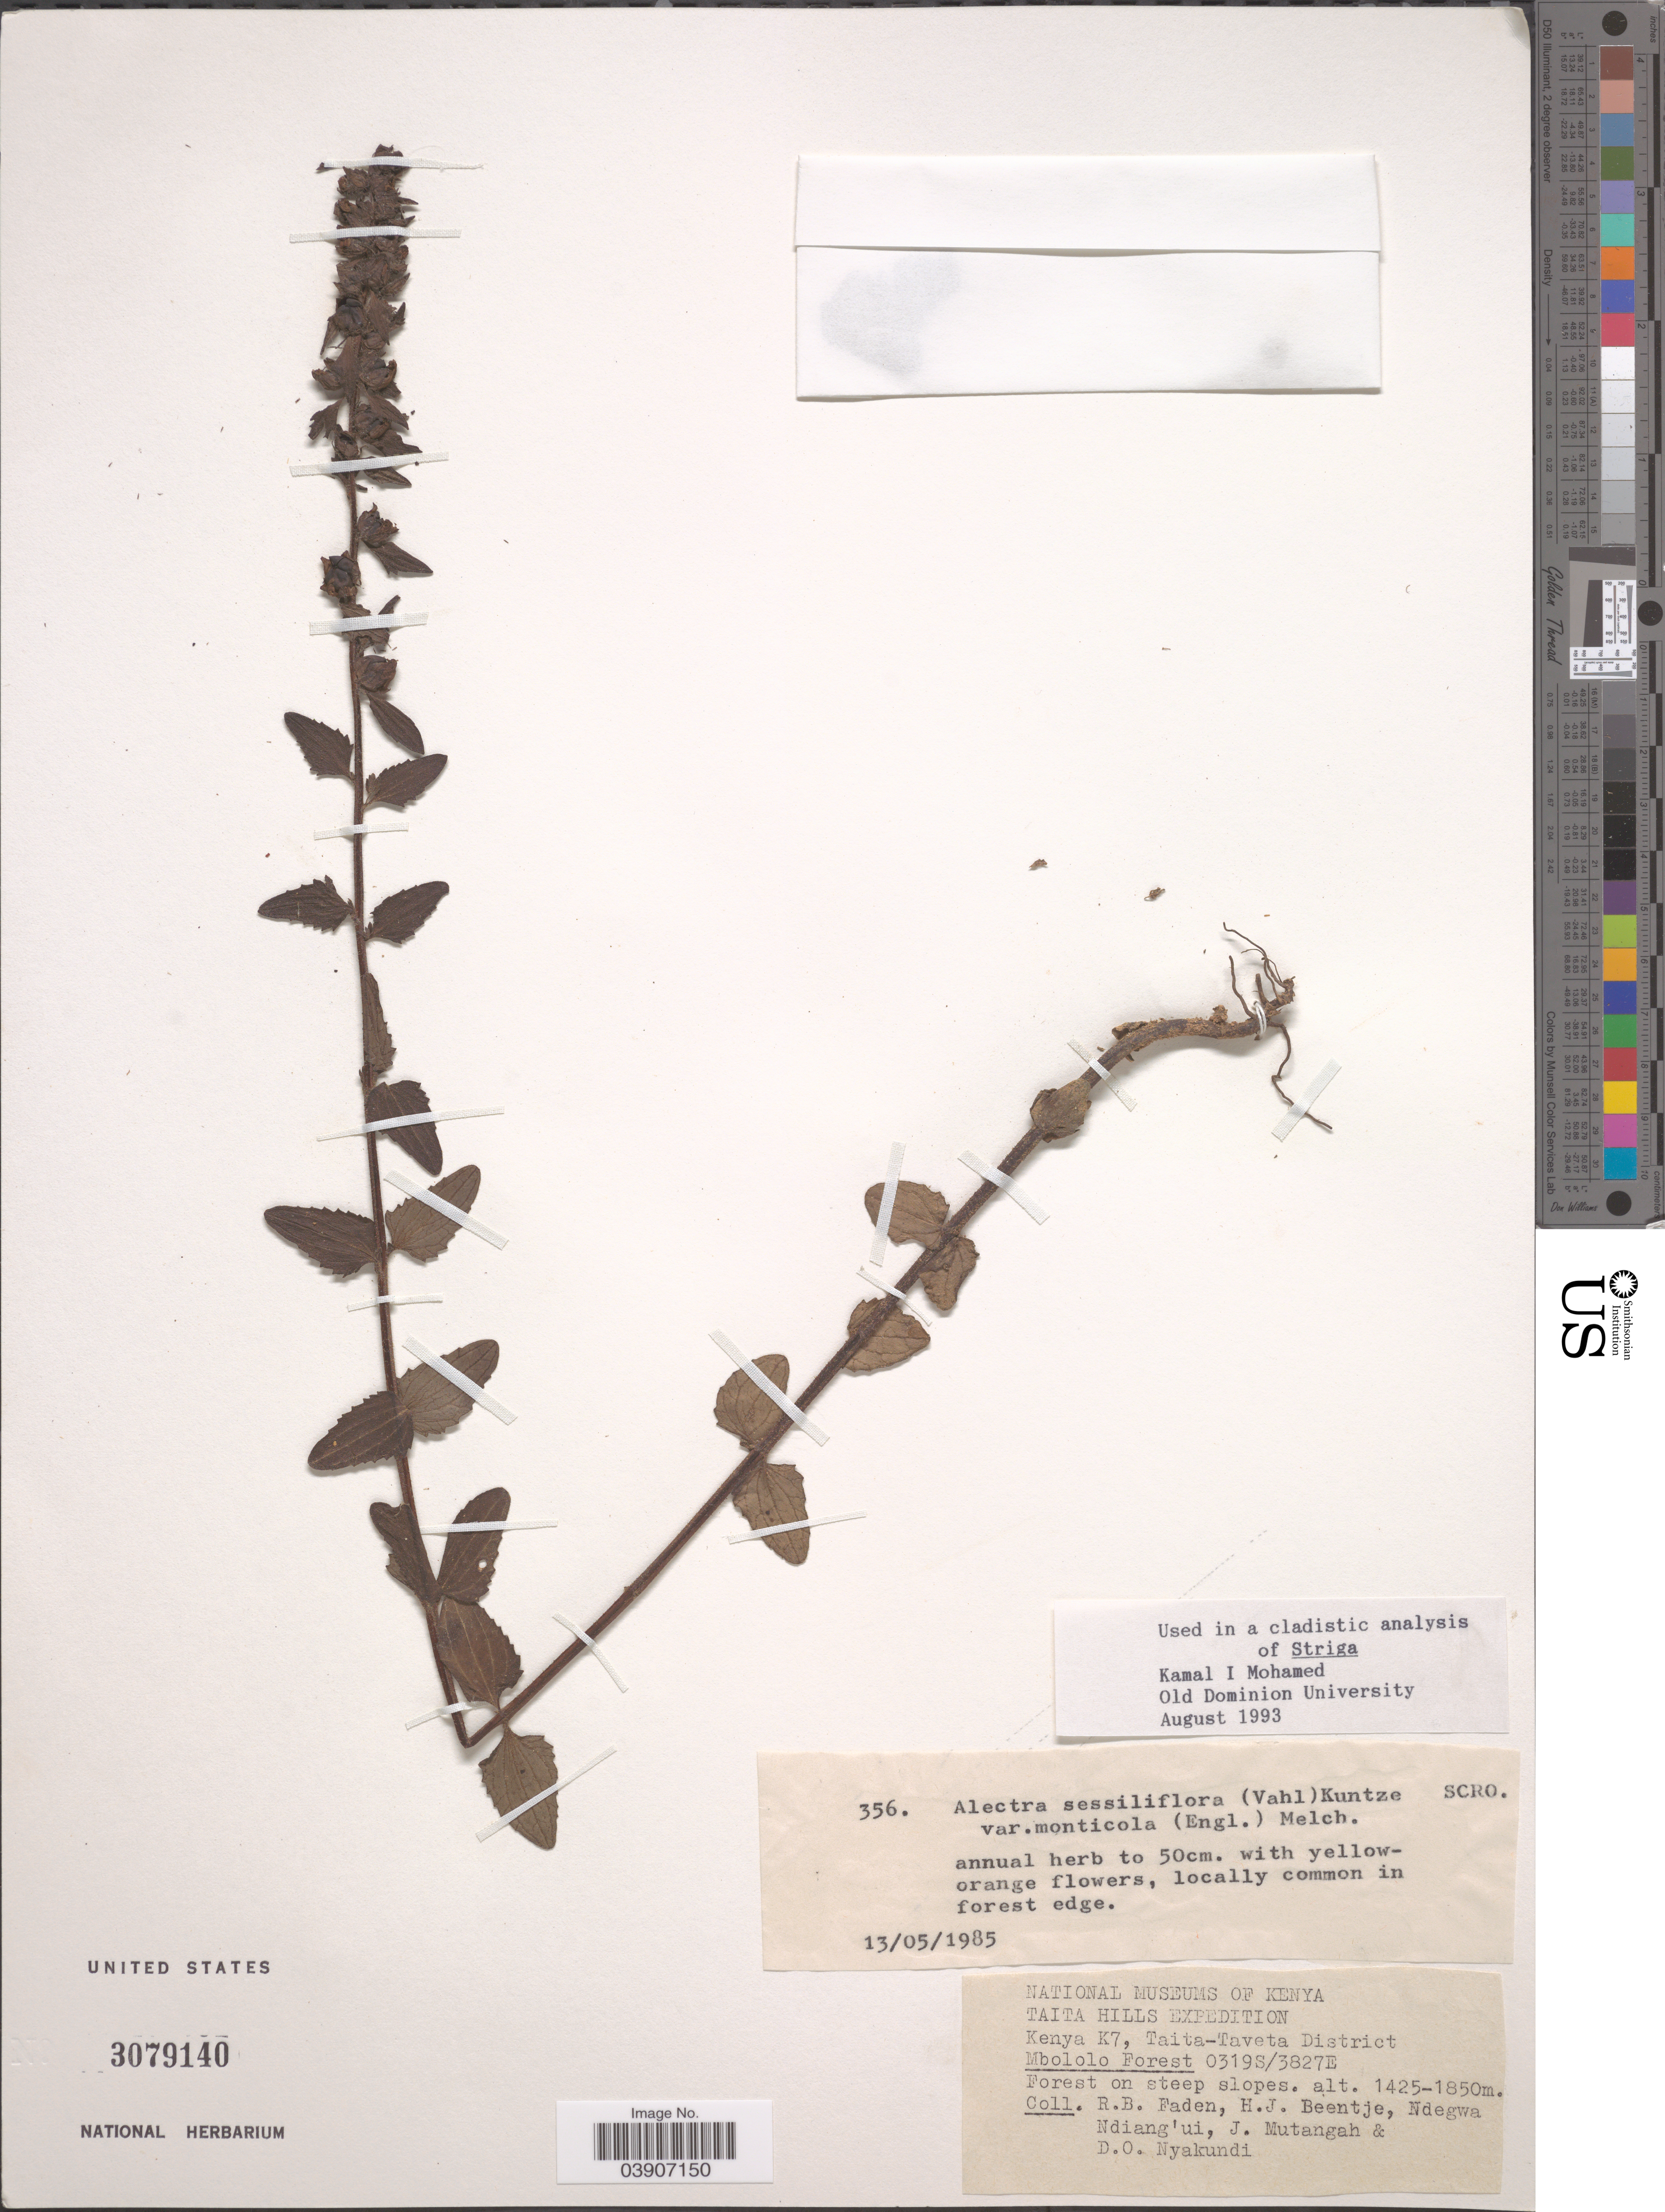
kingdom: Plantae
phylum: Tracheophyta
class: Magnoliopsida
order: Lamiales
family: Orobanchaceae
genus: Alectra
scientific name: Alectra sessiliflora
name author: (Vahl) Kuntze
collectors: R. B. Faden, H. J. Beentje, Ndegwa Ndiang'ui, J. Mutangah & D. Nyakundi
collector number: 356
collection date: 1985-05-13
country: Kenya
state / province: Taita Taveta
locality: Taita Hills. [unsure placement] K7, Taita-Taveta District. Mbololo Forest.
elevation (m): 1425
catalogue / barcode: US 3079140